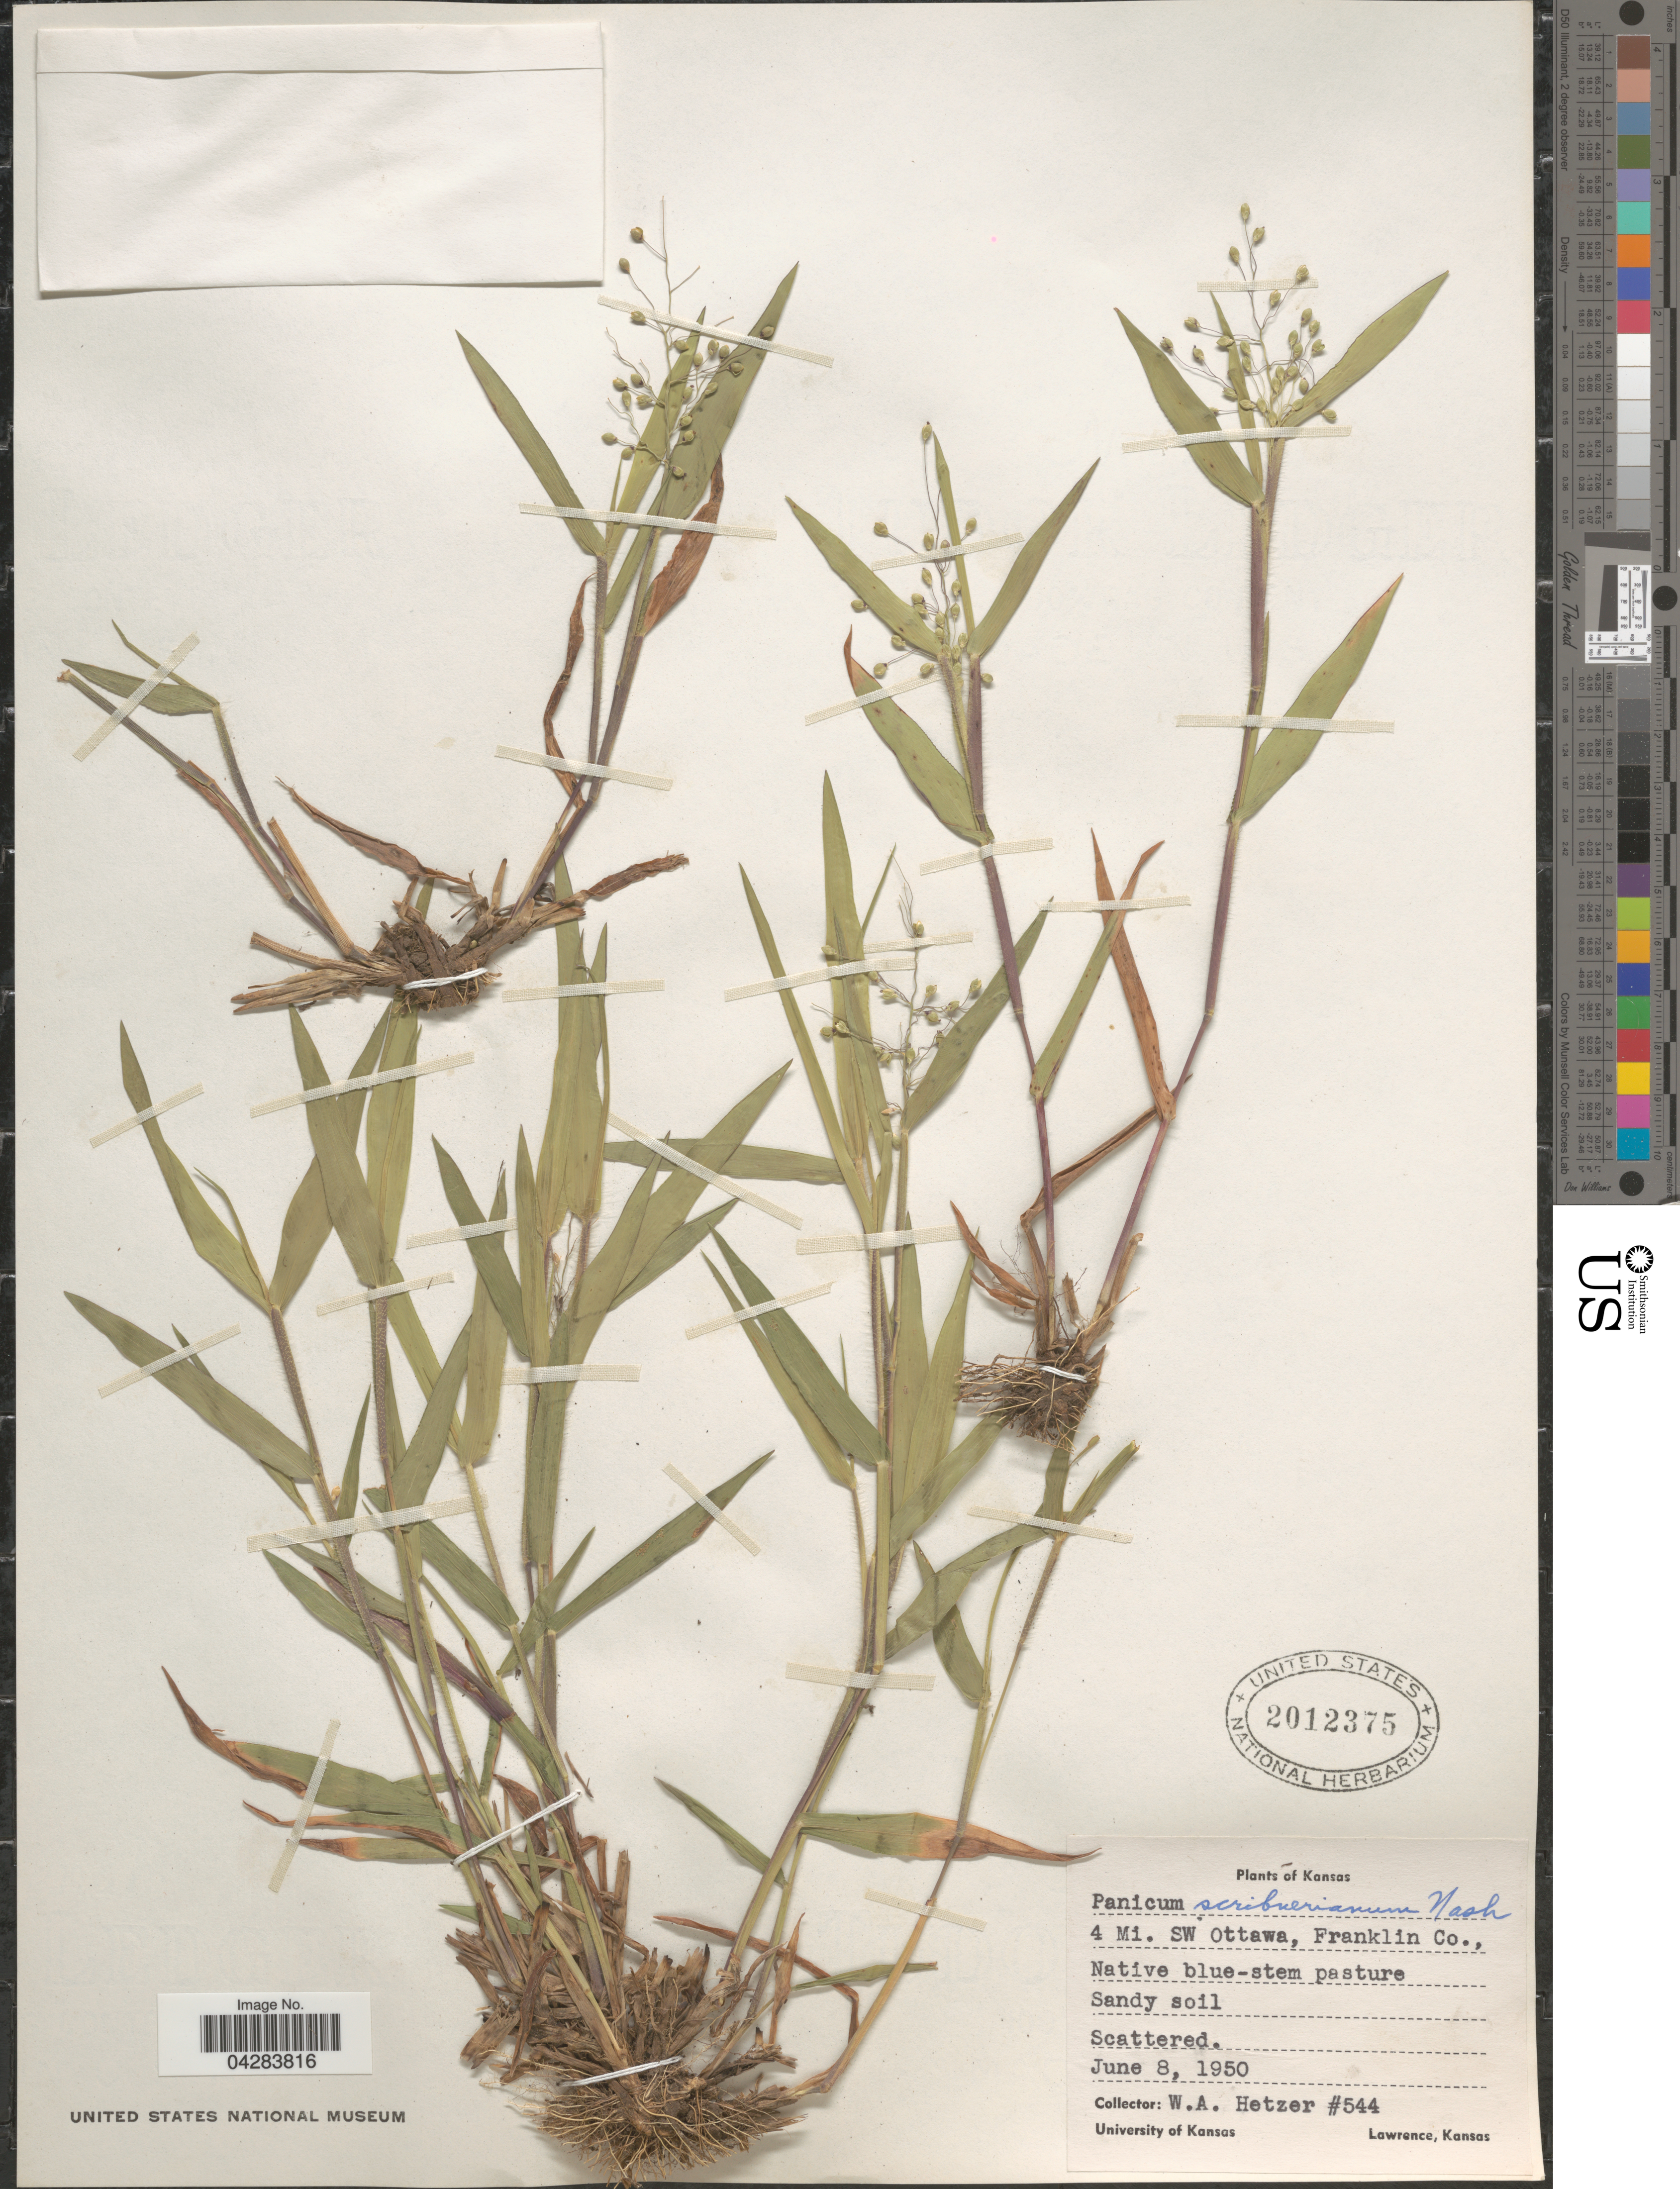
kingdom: Plantae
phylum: Tracheophyta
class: Liliopsida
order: Poales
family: Poaceae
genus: Dichanthelium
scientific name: Dichanthelium oligosanthes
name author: (Schult.) Gould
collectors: W. Hetzer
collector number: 544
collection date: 1950-06-08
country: United States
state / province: Kansas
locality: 4 Mi. SW Ottawa, Franklin Co.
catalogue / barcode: US 2012375